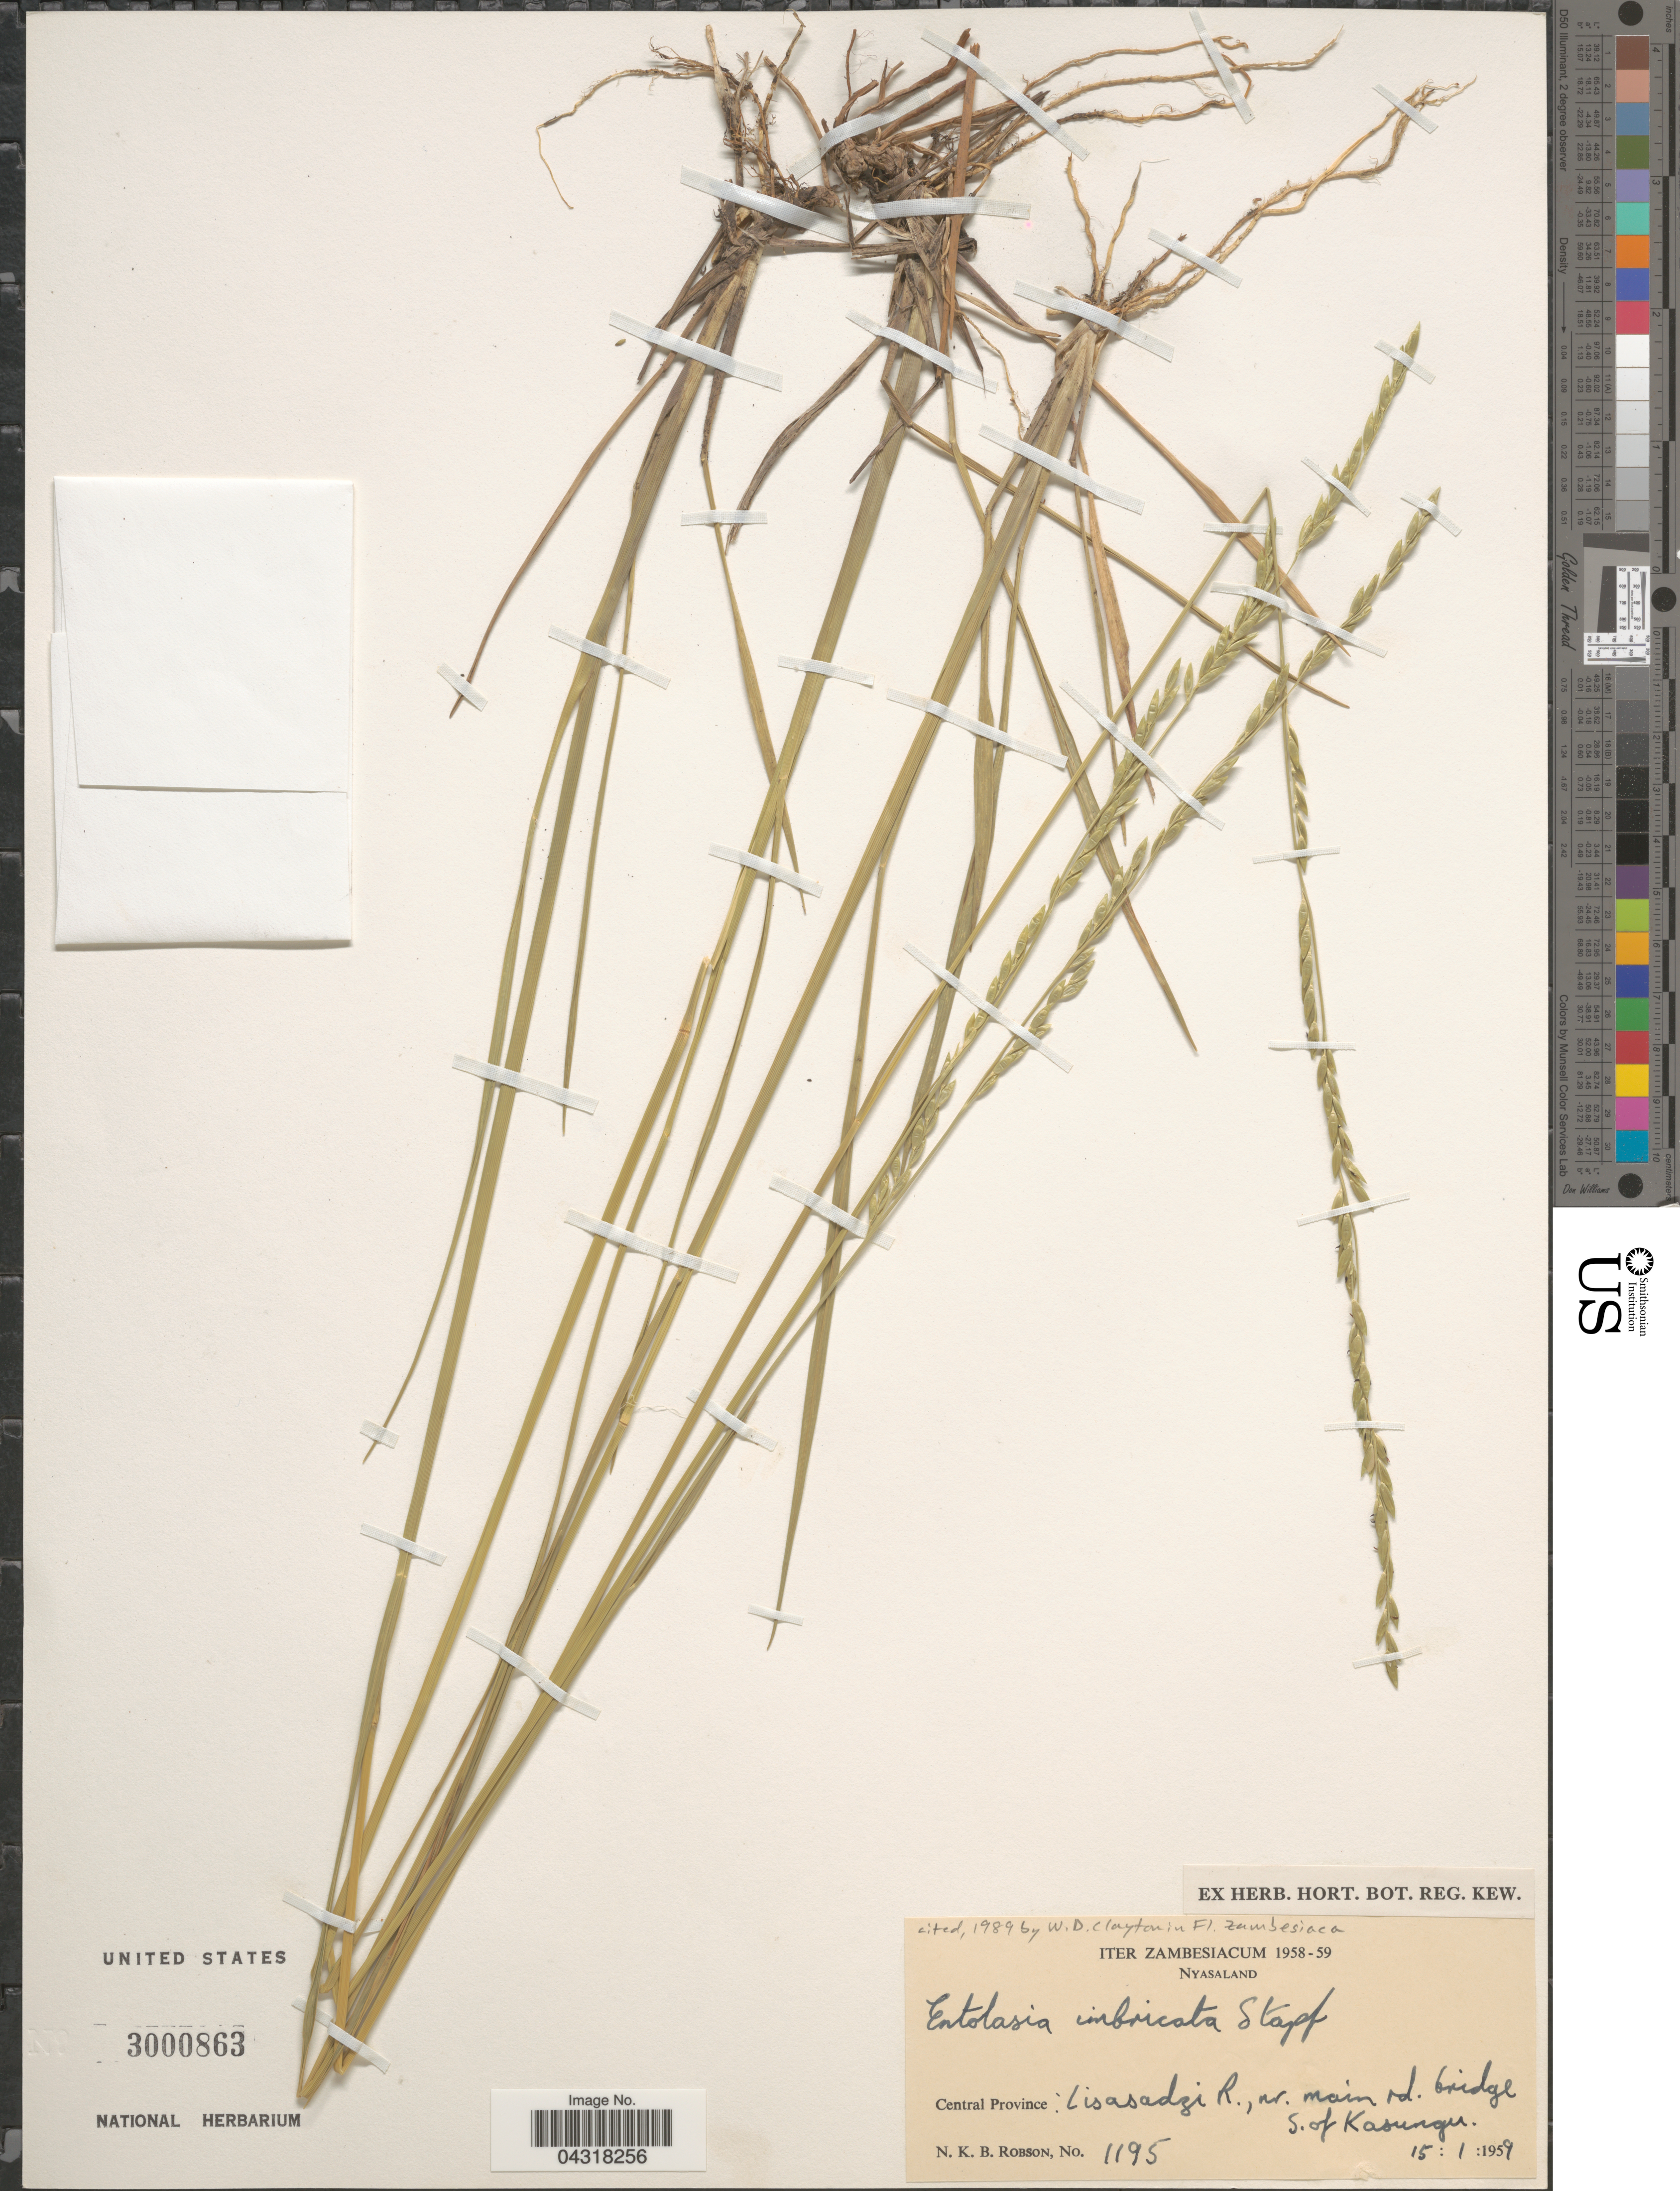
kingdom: Plantae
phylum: Tracheophyta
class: Liliopsida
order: Poales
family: Poaceae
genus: Entolasia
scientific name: Entolasia imbricata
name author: Stapf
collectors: N. Robson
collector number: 1195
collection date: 1959-01-15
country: Malawi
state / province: Central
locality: Iter Zambeziacum 1958-59. Nyasaland. Central Province: Lisasadzi R., nr. main rd. bridge S. of Kasungu.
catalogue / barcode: US 3000863